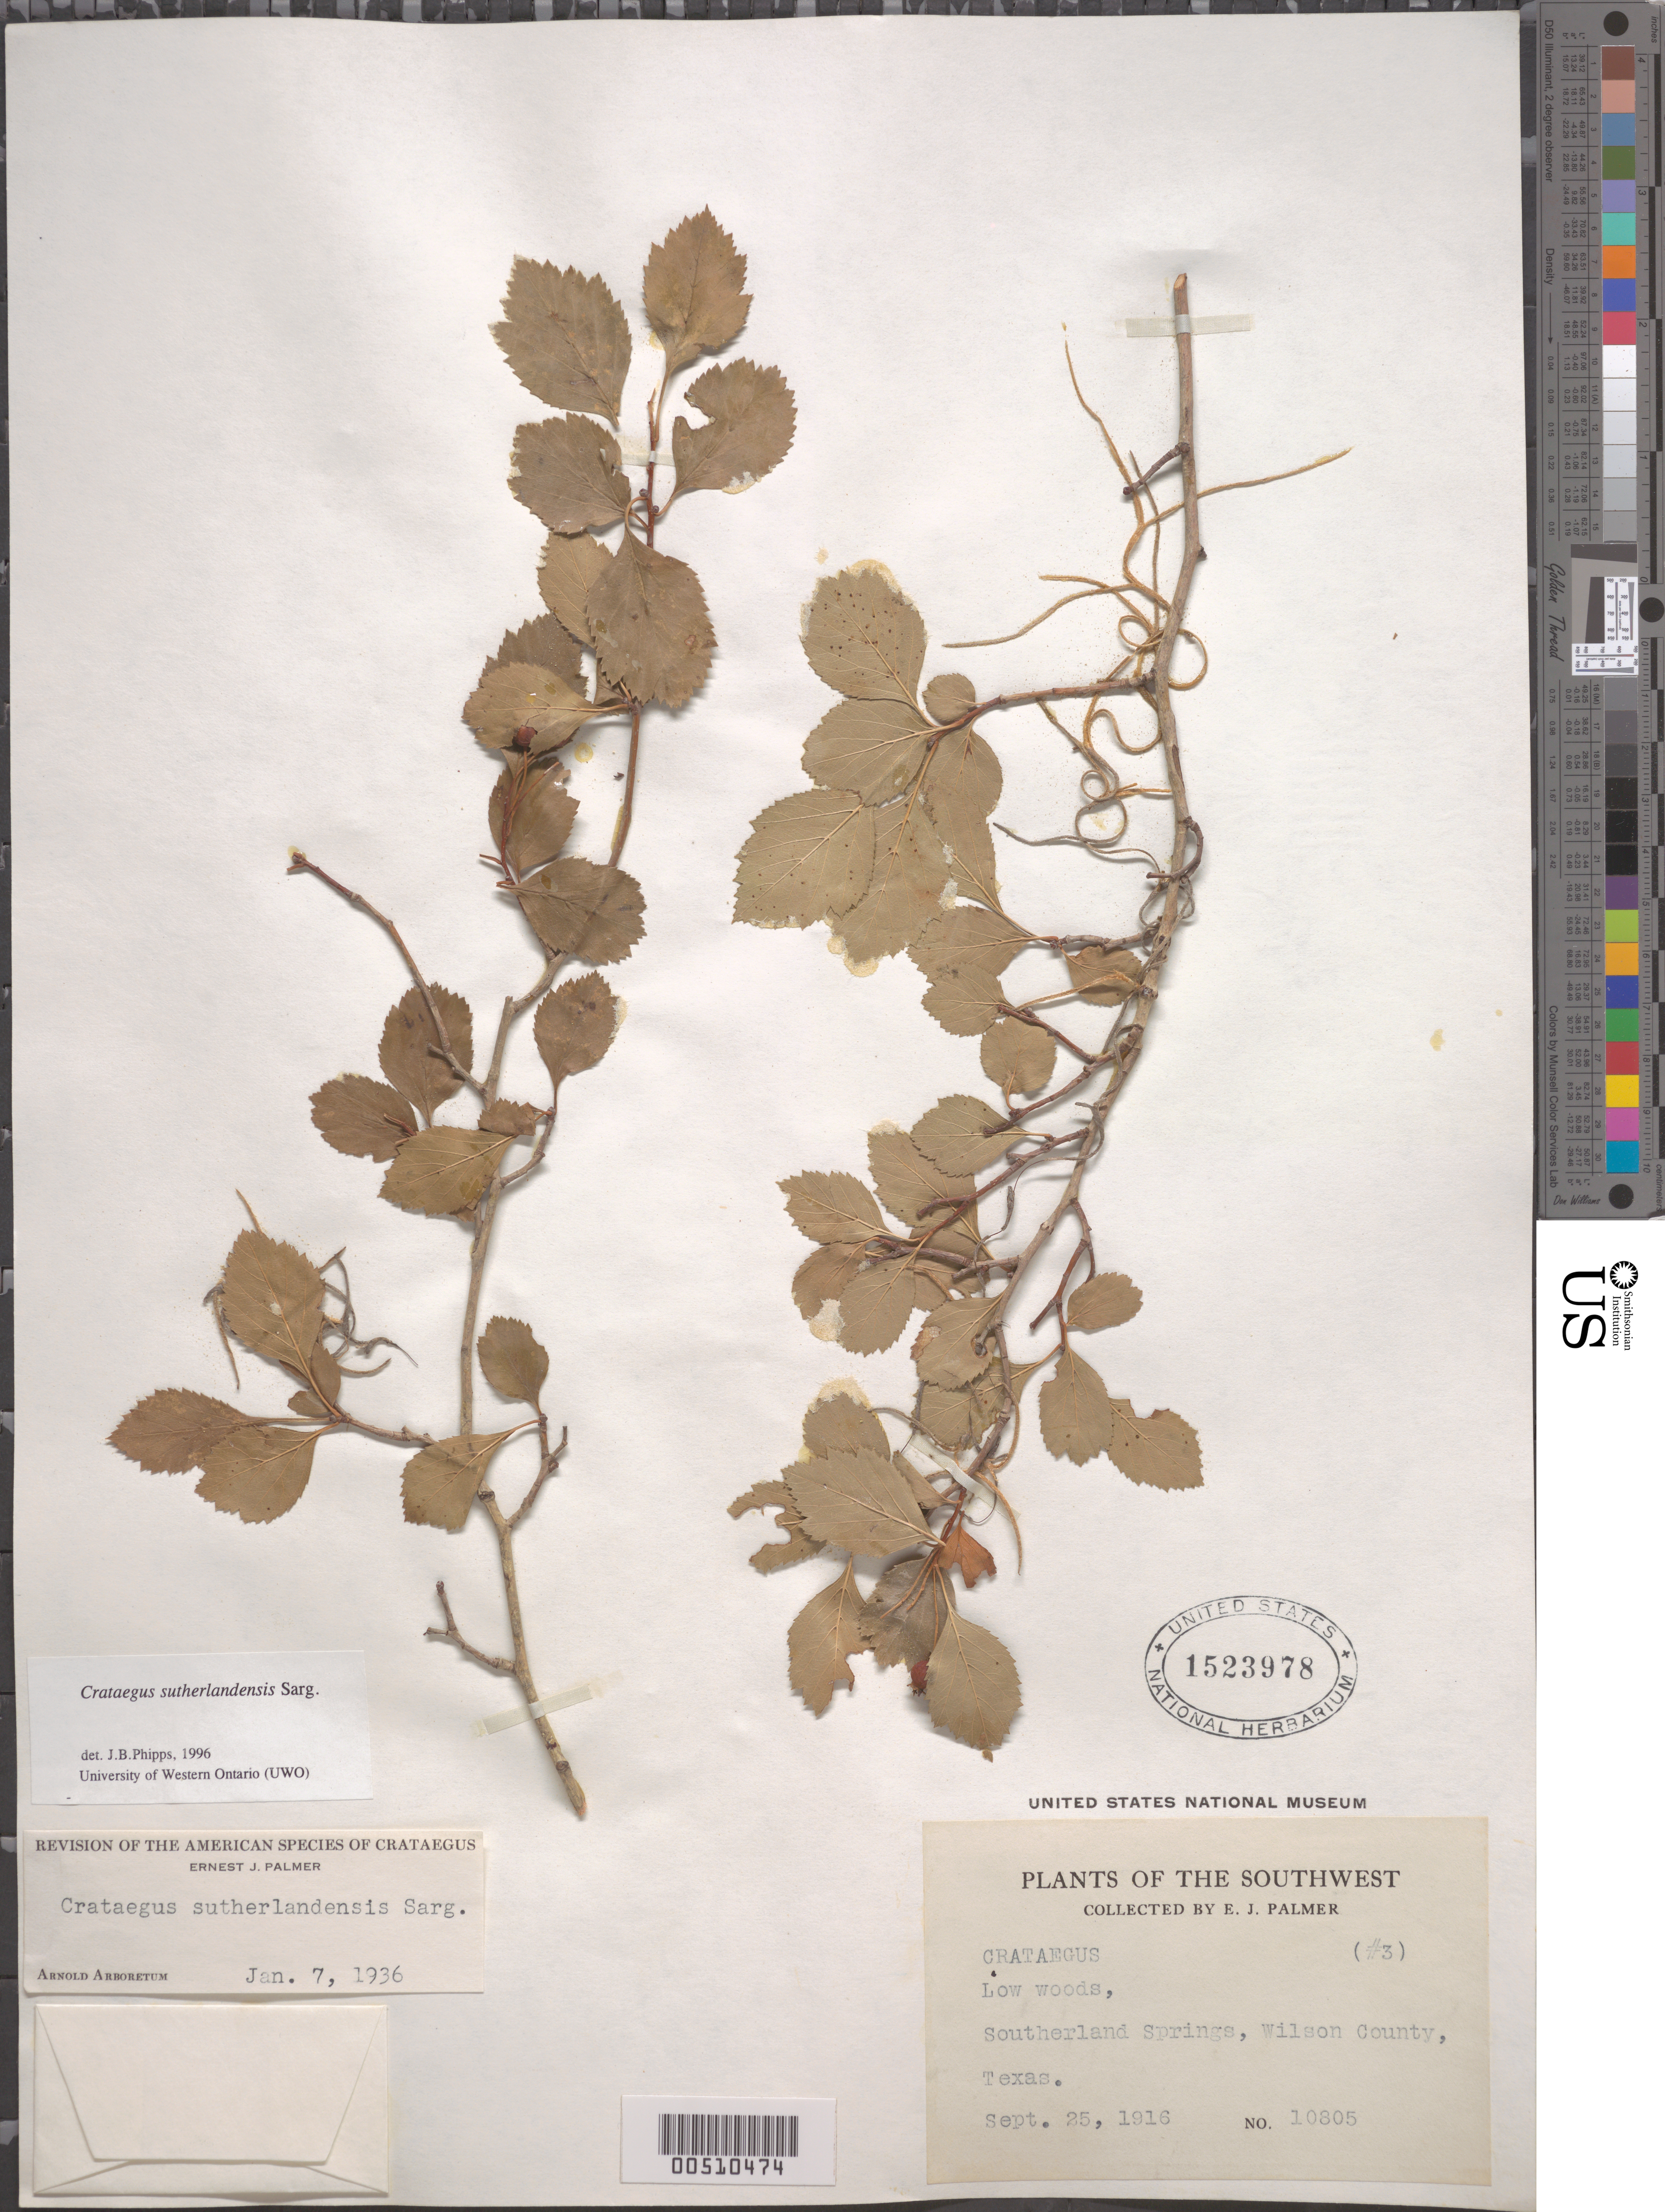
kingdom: Plantae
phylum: Tracheophyta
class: Magnoliopsida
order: Rosales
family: Rosaceae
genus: Crataegus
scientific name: Crataegus viridis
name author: L.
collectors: E. J. Palmer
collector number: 10805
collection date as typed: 25 Sep 1916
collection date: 1916-09-25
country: United States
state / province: Texas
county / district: Wilson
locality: Southerland Springs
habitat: Low woods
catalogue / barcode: US 1523978